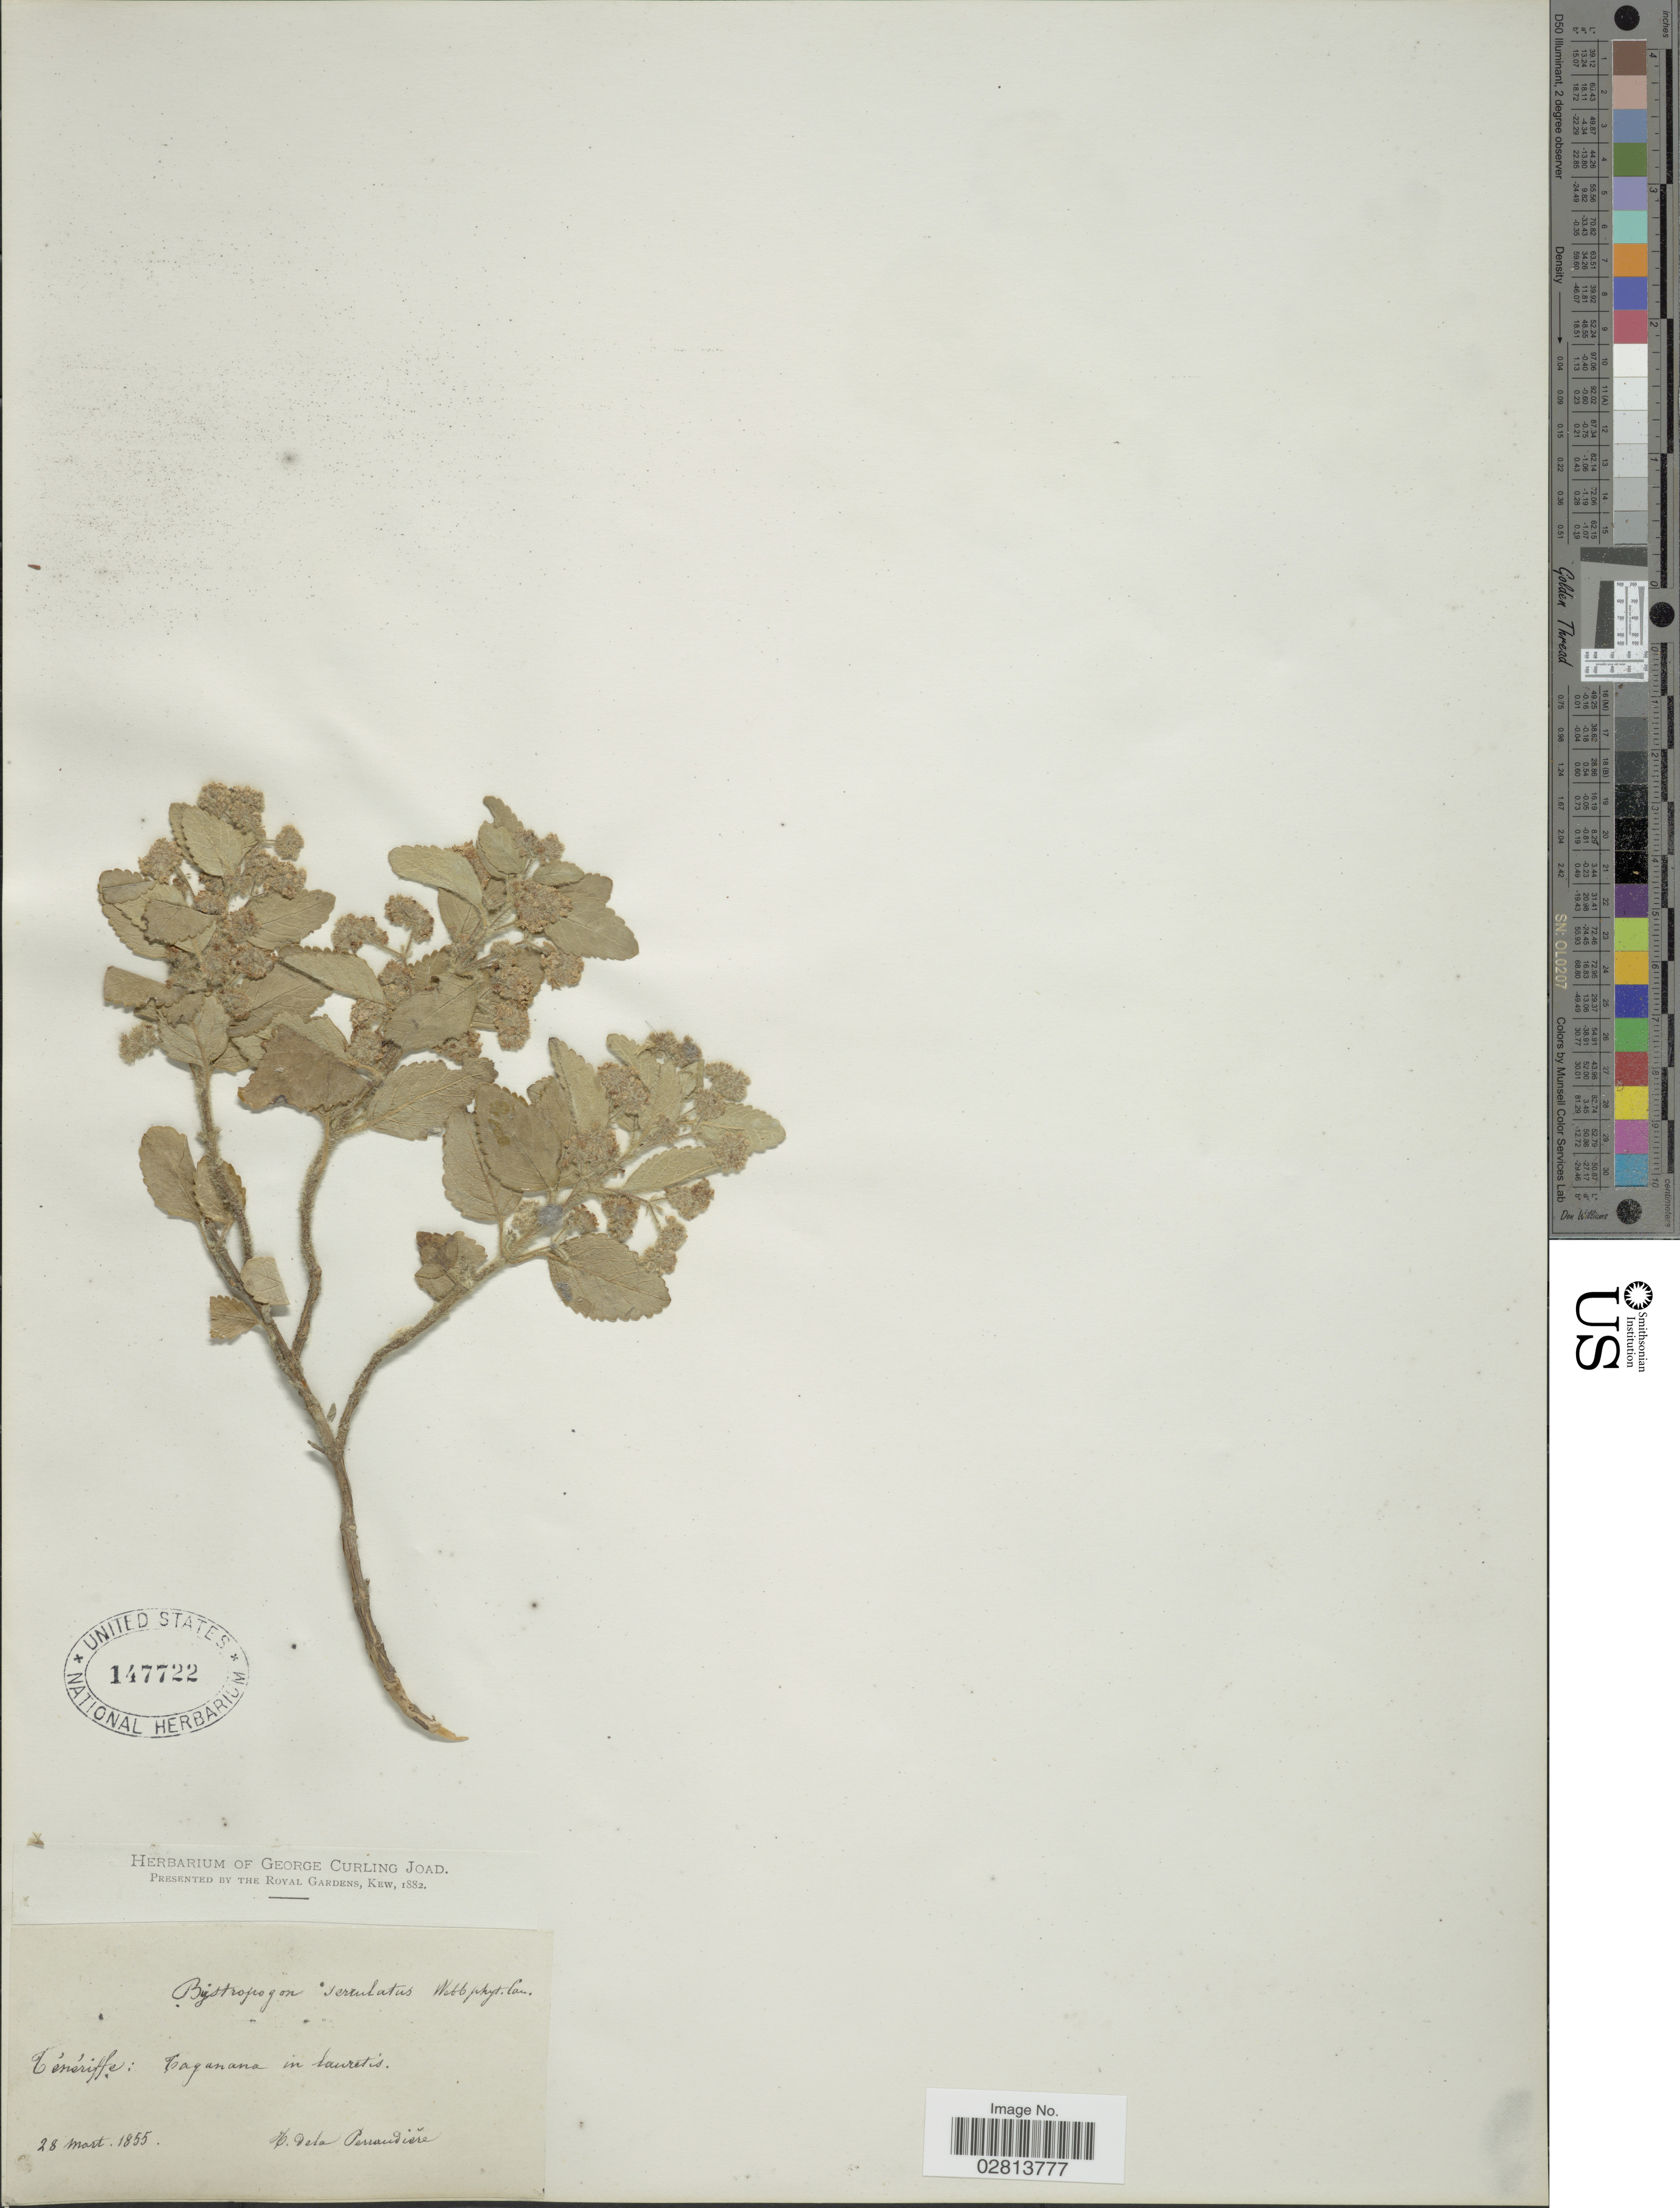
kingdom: Plantae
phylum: Tracheophyta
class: Magnoliopsida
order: Lamiales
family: Lamiaceae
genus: Bystropogon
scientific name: Bystropogon x serrulatus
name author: D.A. Webb & Berthel.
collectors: H. de la Perraudière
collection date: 1855-03-28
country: Spain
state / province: Canarias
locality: Ténériffe: Taganana in lauretis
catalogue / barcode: US 147722